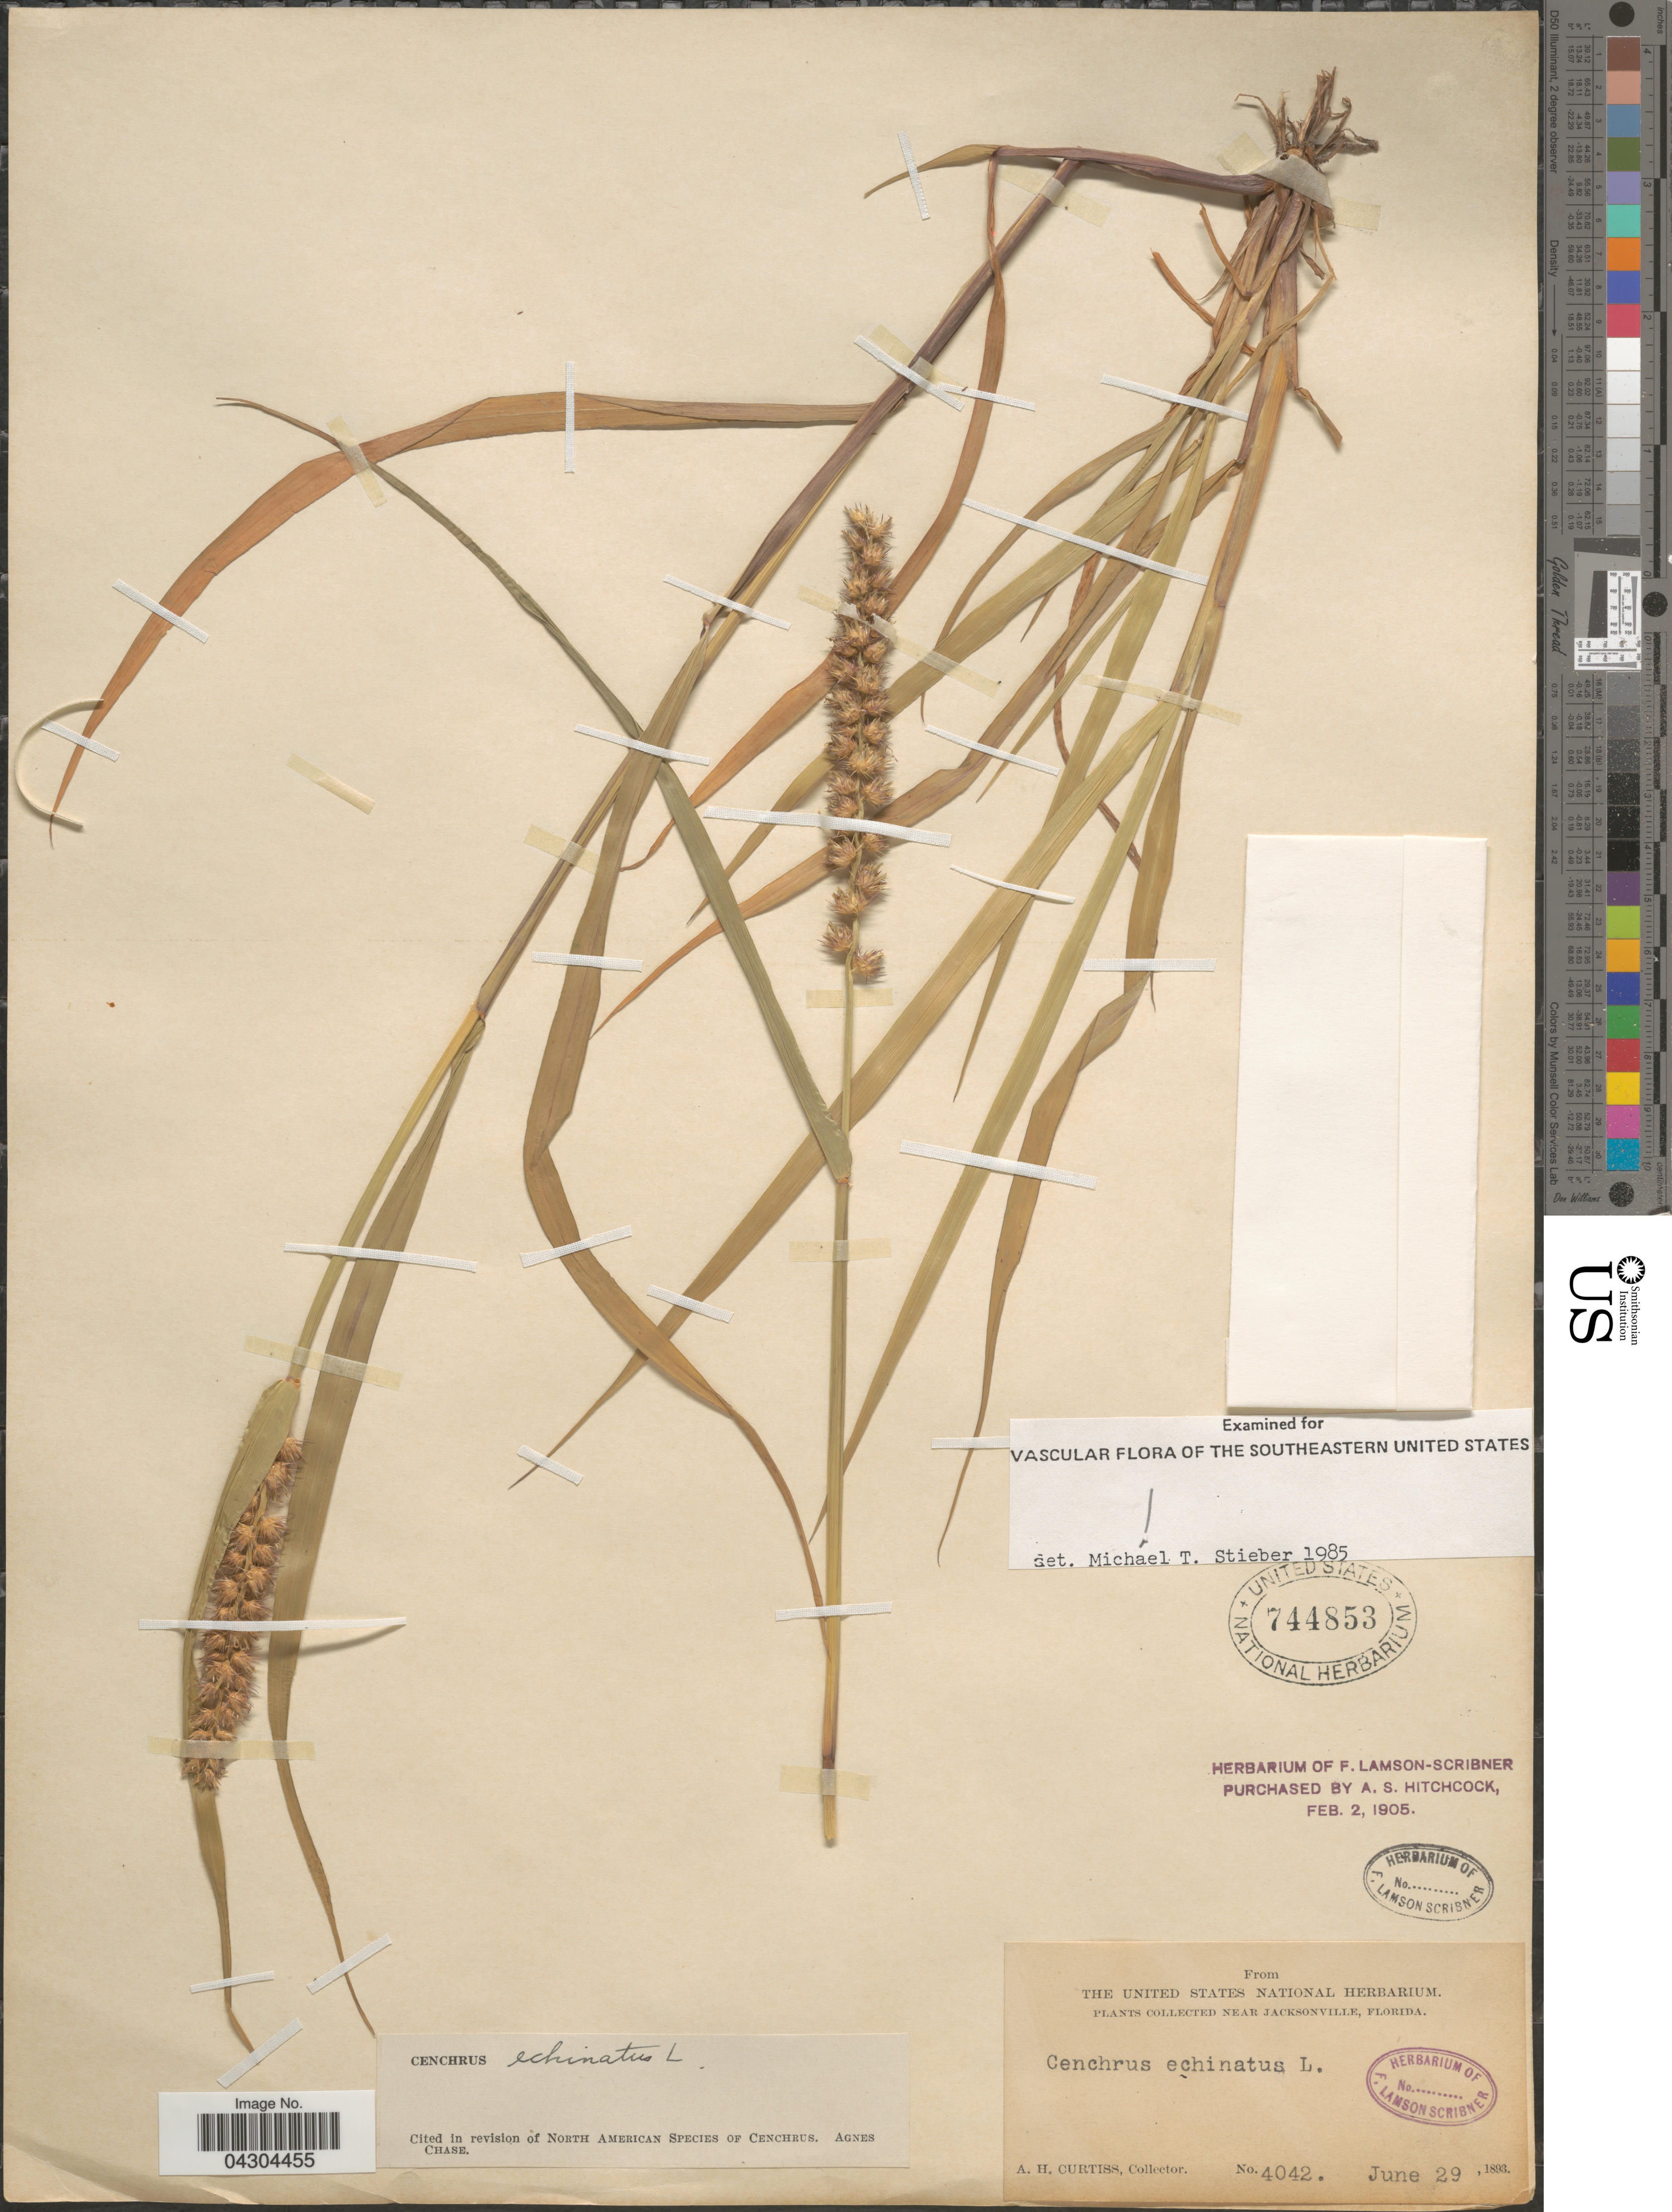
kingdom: Plantae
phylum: Tracheophyta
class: Liliopsida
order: Poales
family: Poaceae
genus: Cenchrus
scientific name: Cenchrus echinatus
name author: L.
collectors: A. H. Curtiss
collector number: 4042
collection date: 1893-06-29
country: United States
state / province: Florida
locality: Near Jacksonville.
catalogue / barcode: US 744853